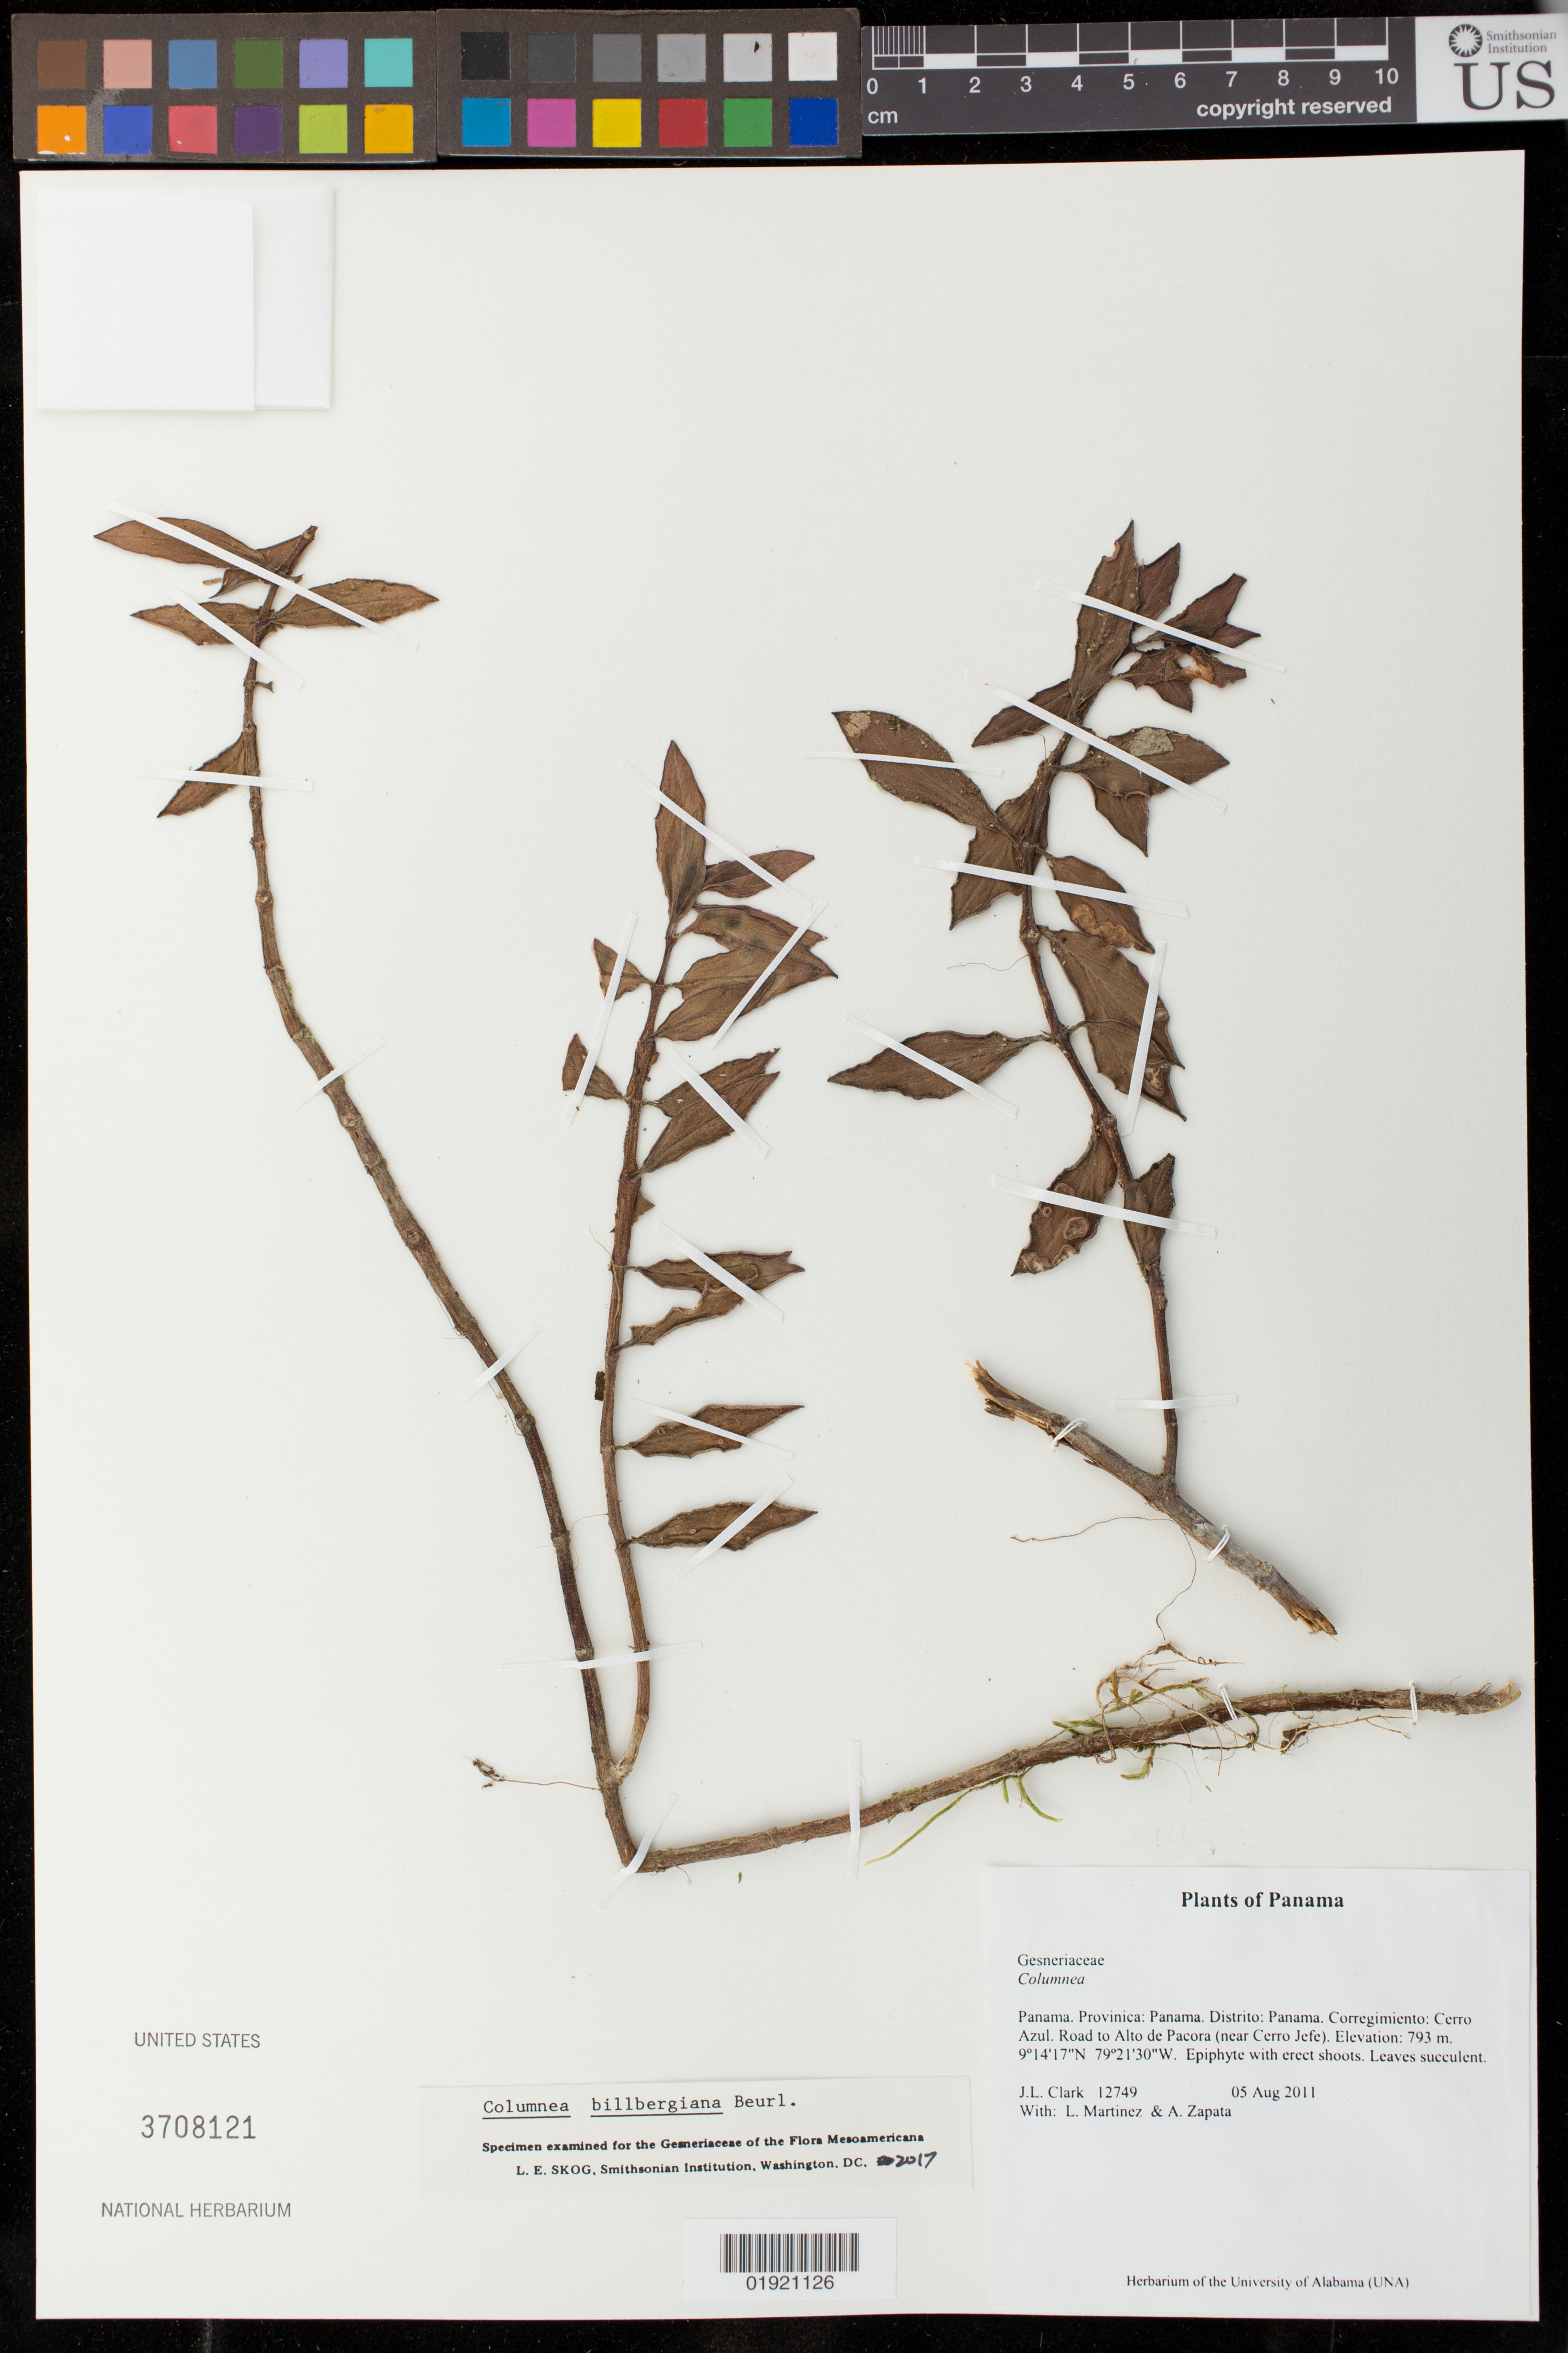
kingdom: Plantae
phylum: Tracheophyta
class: Magnoliopsida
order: Lamiales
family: Gesneriaceae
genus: Columnea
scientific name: Columnea billbergiana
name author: Beurl.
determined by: Skog, Laurence E.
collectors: J. L. Clark, L. Martinez & A. Zapata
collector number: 12749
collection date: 2011-08-05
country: Panama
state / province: Panamá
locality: Distrito:Panama. Corregimiento: Cerro Azul. Road to Alto de Pacora (near Cerro Jefe).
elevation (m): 793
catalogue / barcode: US 3708121